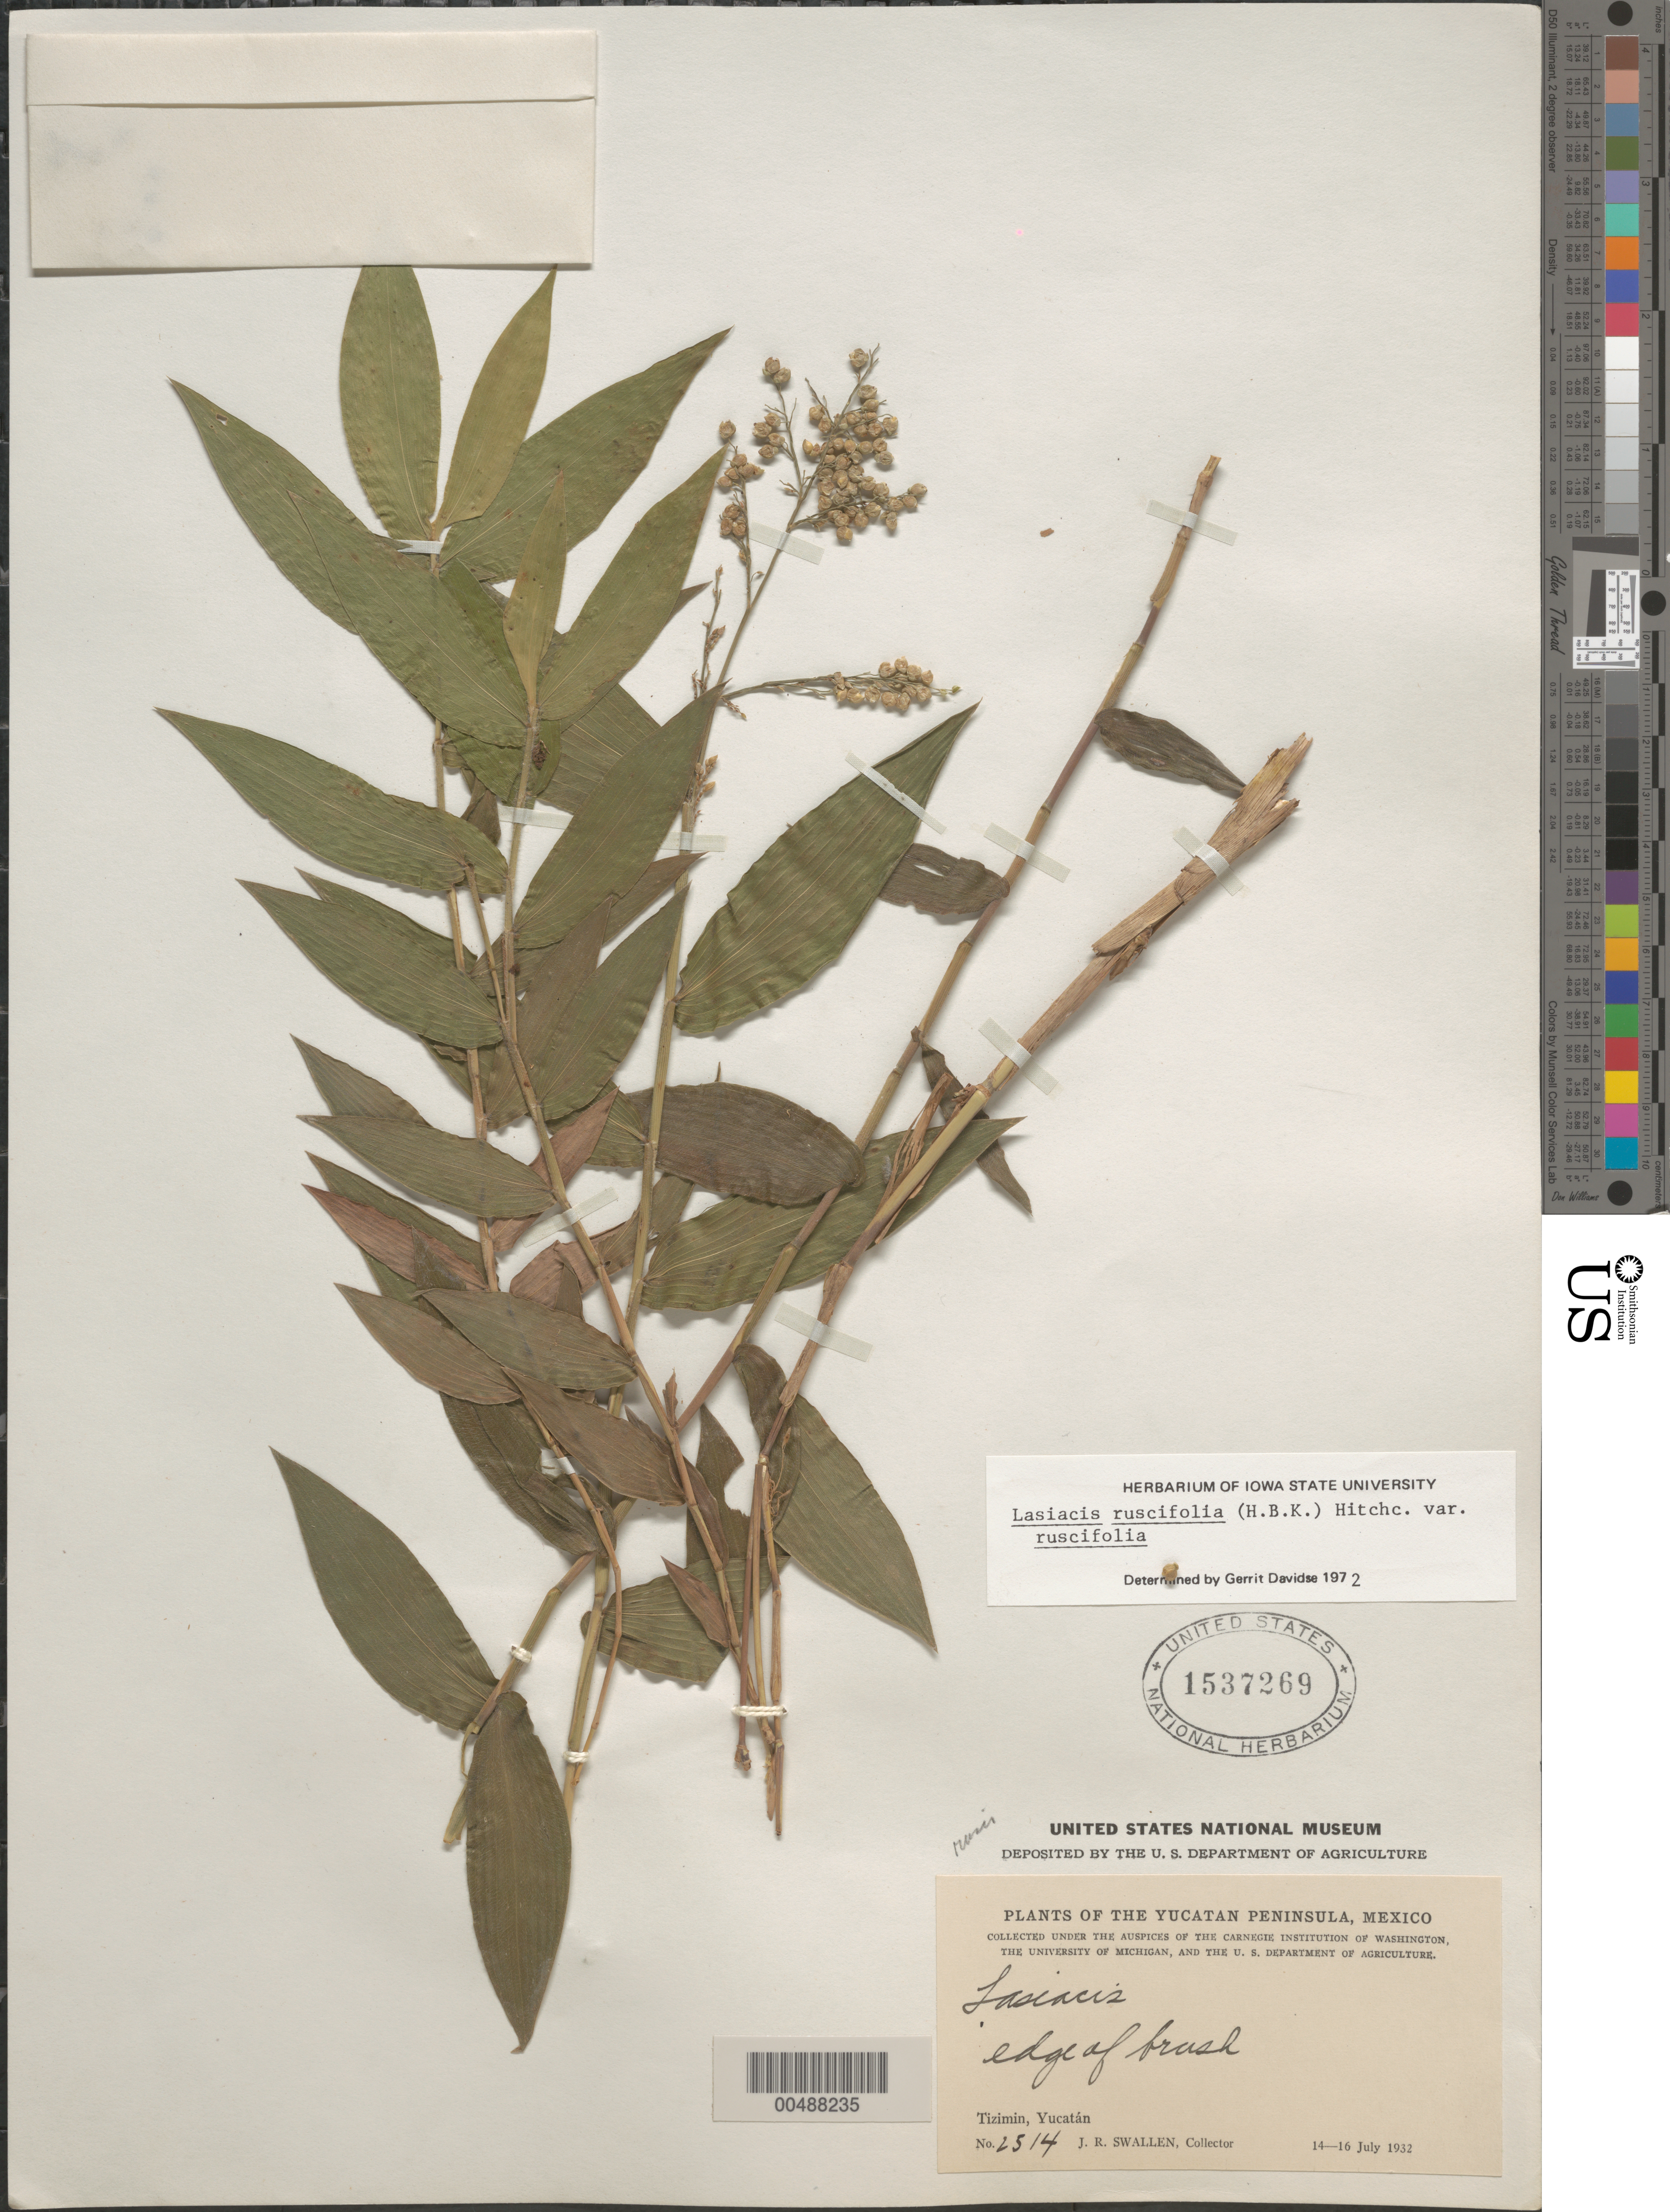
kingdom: Plantae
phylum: Tracheophyta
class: Liliopsida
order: Poales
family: Poaceae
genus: Lasiacis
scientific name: Lasiacis ruscifolia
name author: (Kunth) Hitchc.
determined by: Davidse, Gerrit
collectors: J. R. Swallen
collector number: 2514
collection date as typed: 14 Jul 1932 to 16 Jul 1932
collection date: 1932-07-14/1932-07-16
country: Mexico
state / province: Yucatan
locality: Yucatan Peninsula, Tizimin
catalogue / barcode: US 1537269